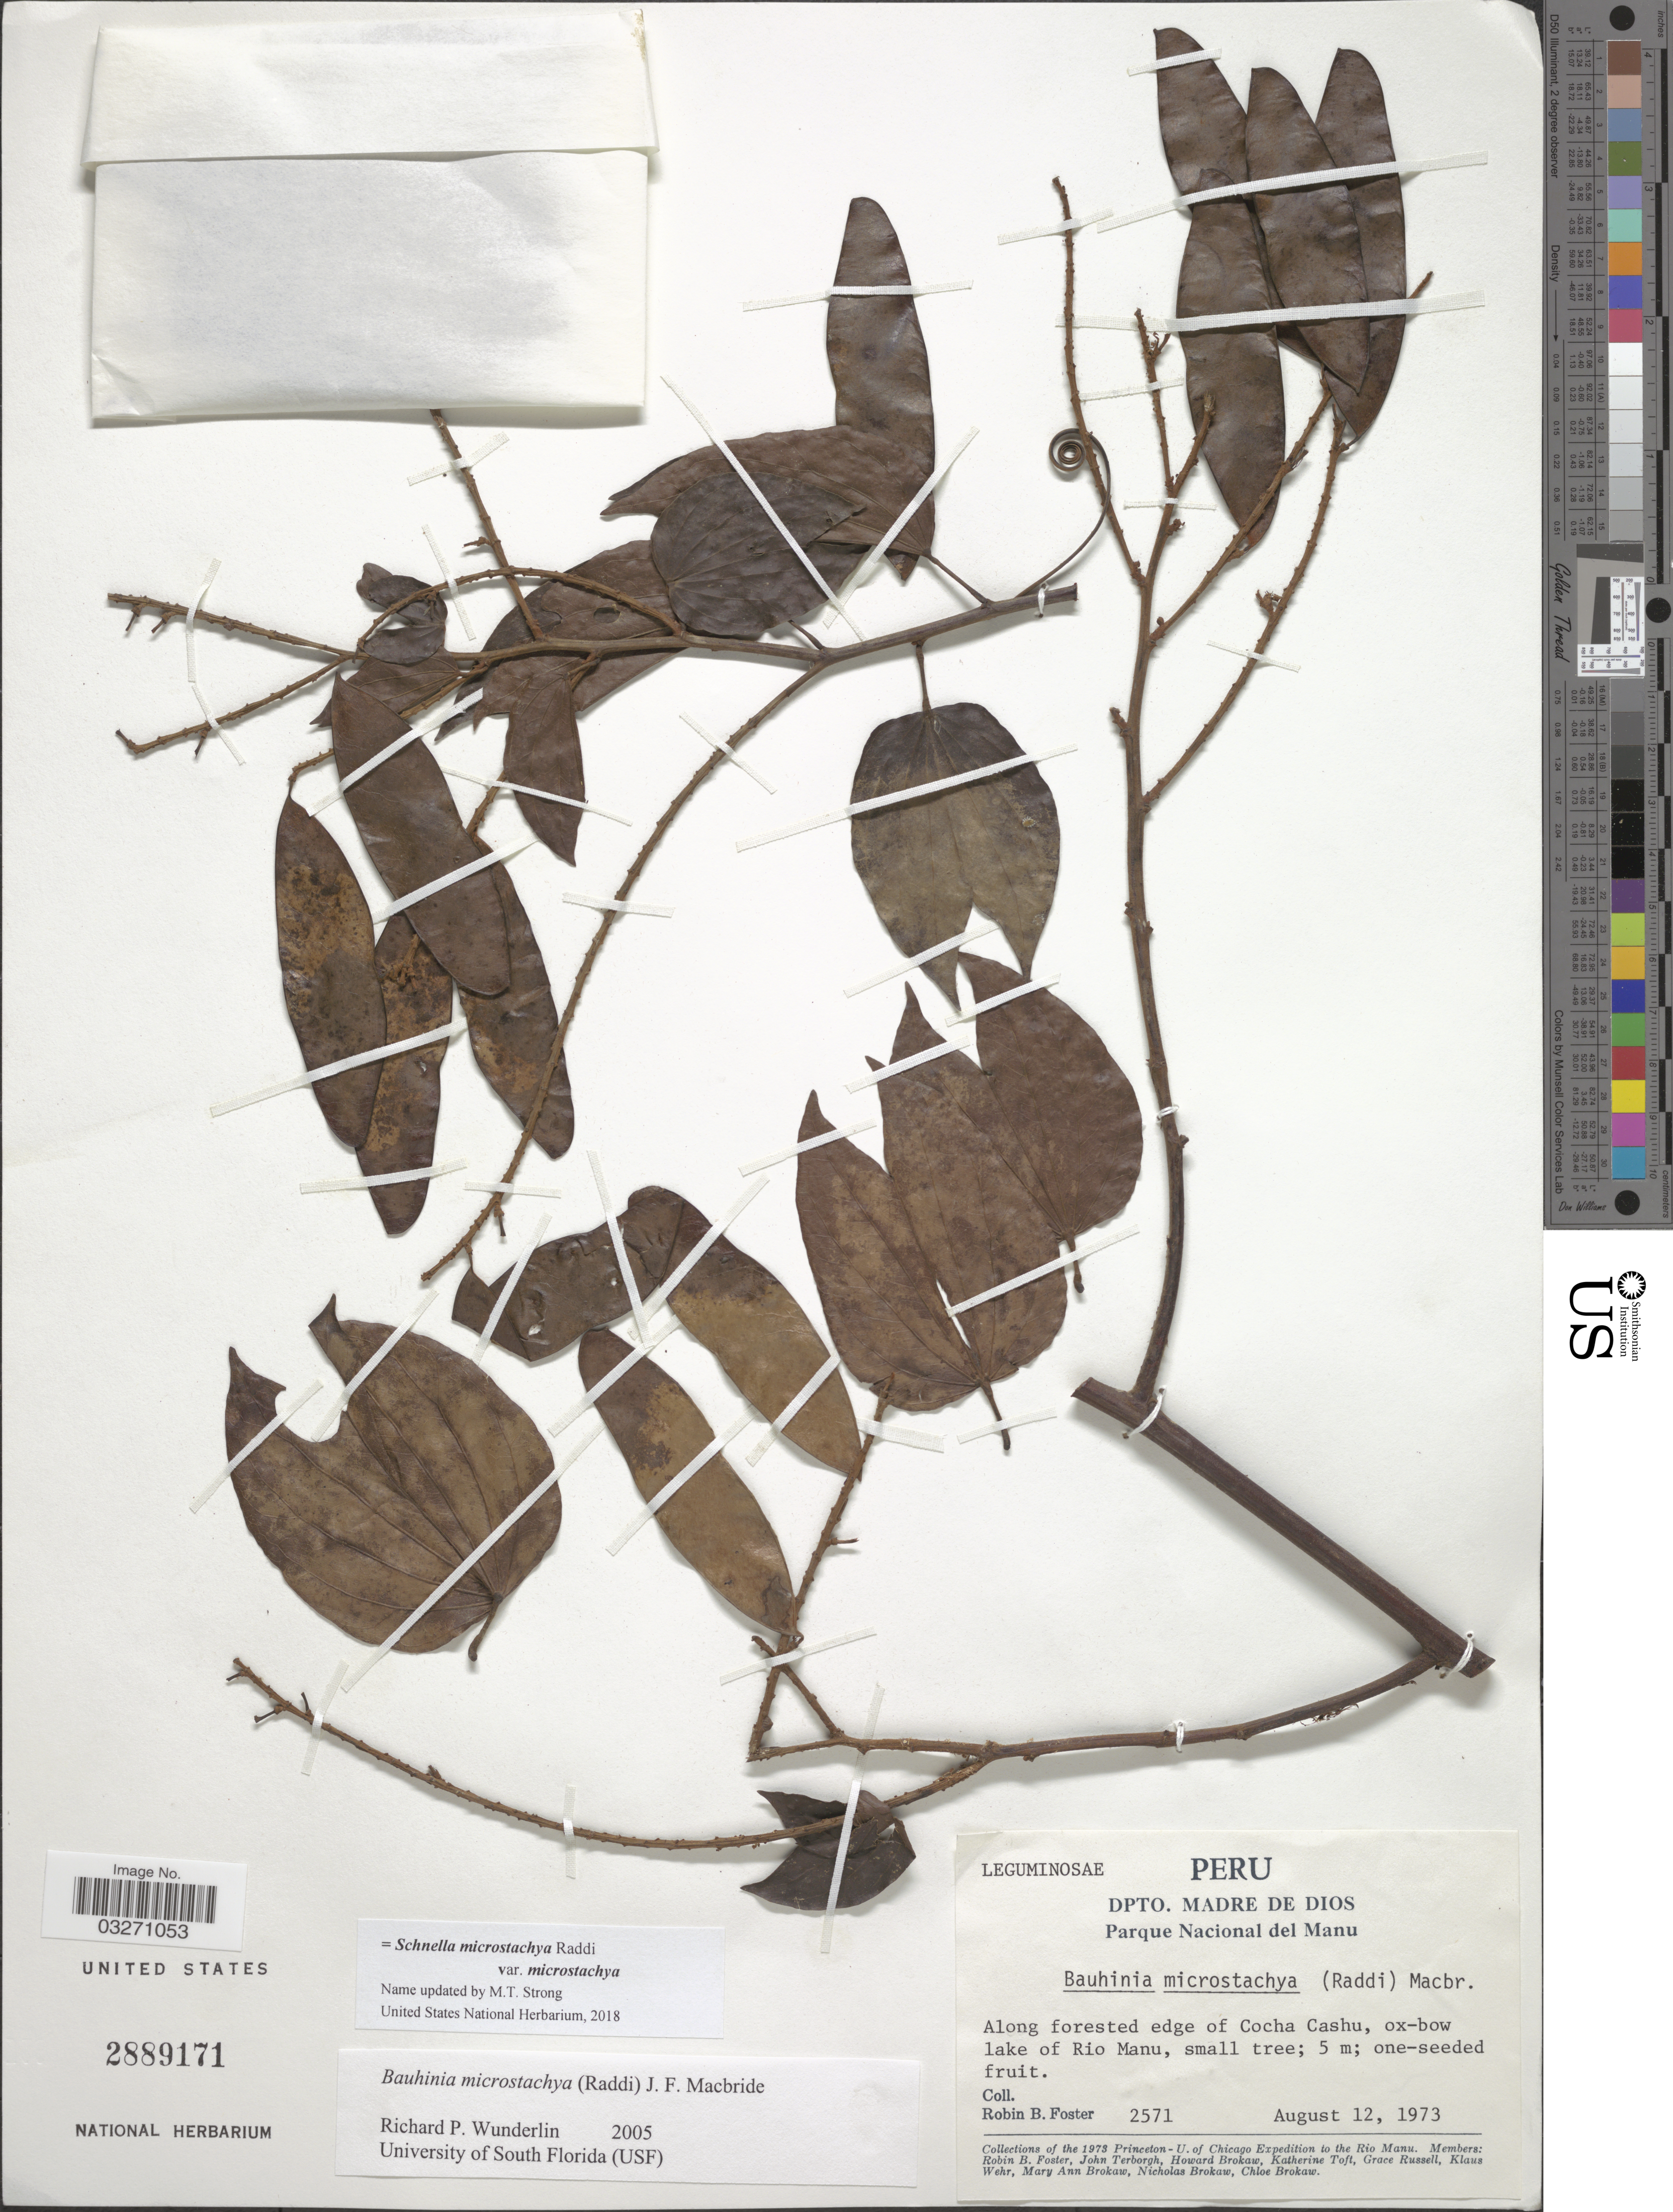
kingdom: Plantae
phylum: Tracheophyta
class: Magnoliopsida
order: Fabales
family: Fabaceae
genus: Schnella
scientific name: Schnella microstachya var. microstachya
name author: Raddi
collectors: R. B. Foster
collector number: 2571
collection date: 1973-08-12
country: Peru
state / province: Madre de Dios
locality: Dpto. Madre de Dios, Parque Nacional del Manu, Along forested edge of Cocha Cashu, ox-bow lake of Rio Manu.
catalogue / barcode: US 2889171